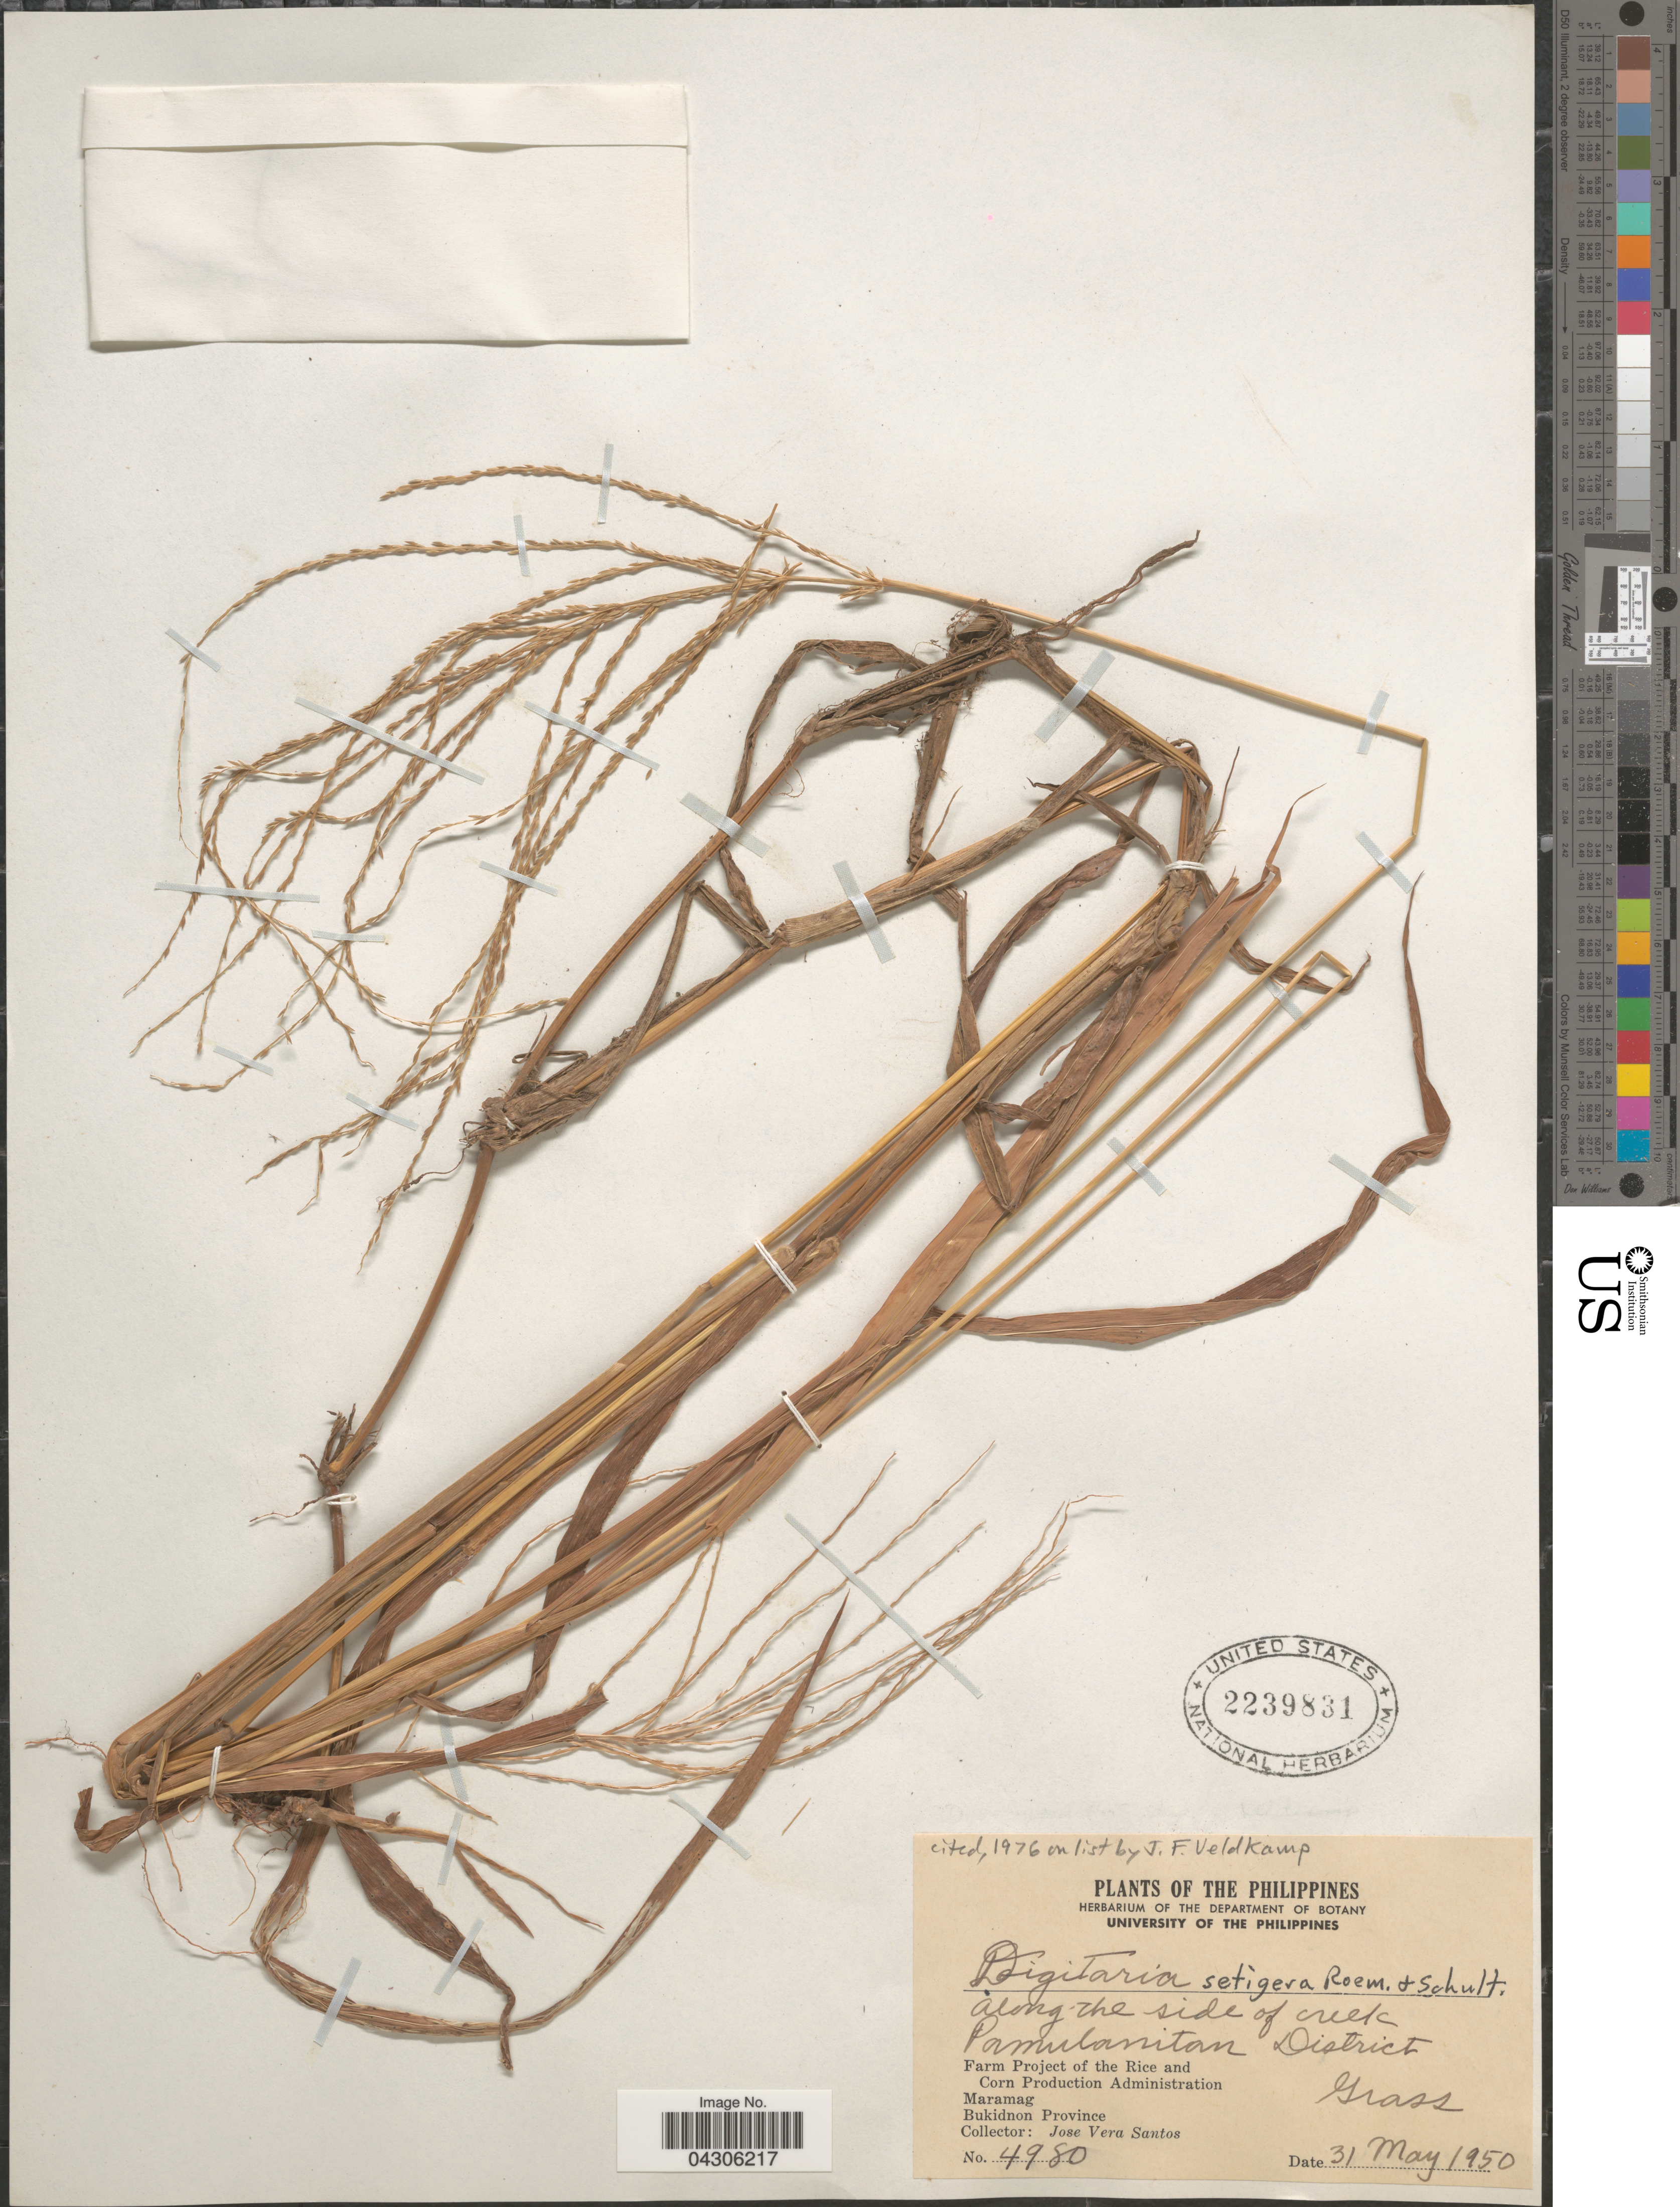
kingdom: Plantae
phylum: Tracheophyta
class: Liliopsida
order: Poales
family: Poaceae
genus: Digitaria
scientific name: Digitaria setigera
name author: Roth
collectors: J. Vera Santos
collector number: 4980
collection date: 1950-05-31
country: Philippines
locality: Along the side of creek Pamulanitan District. Farm Project of the Rice and Corn Production Administration. Maramag. Bukidnon Province.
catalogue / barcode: US 2239831